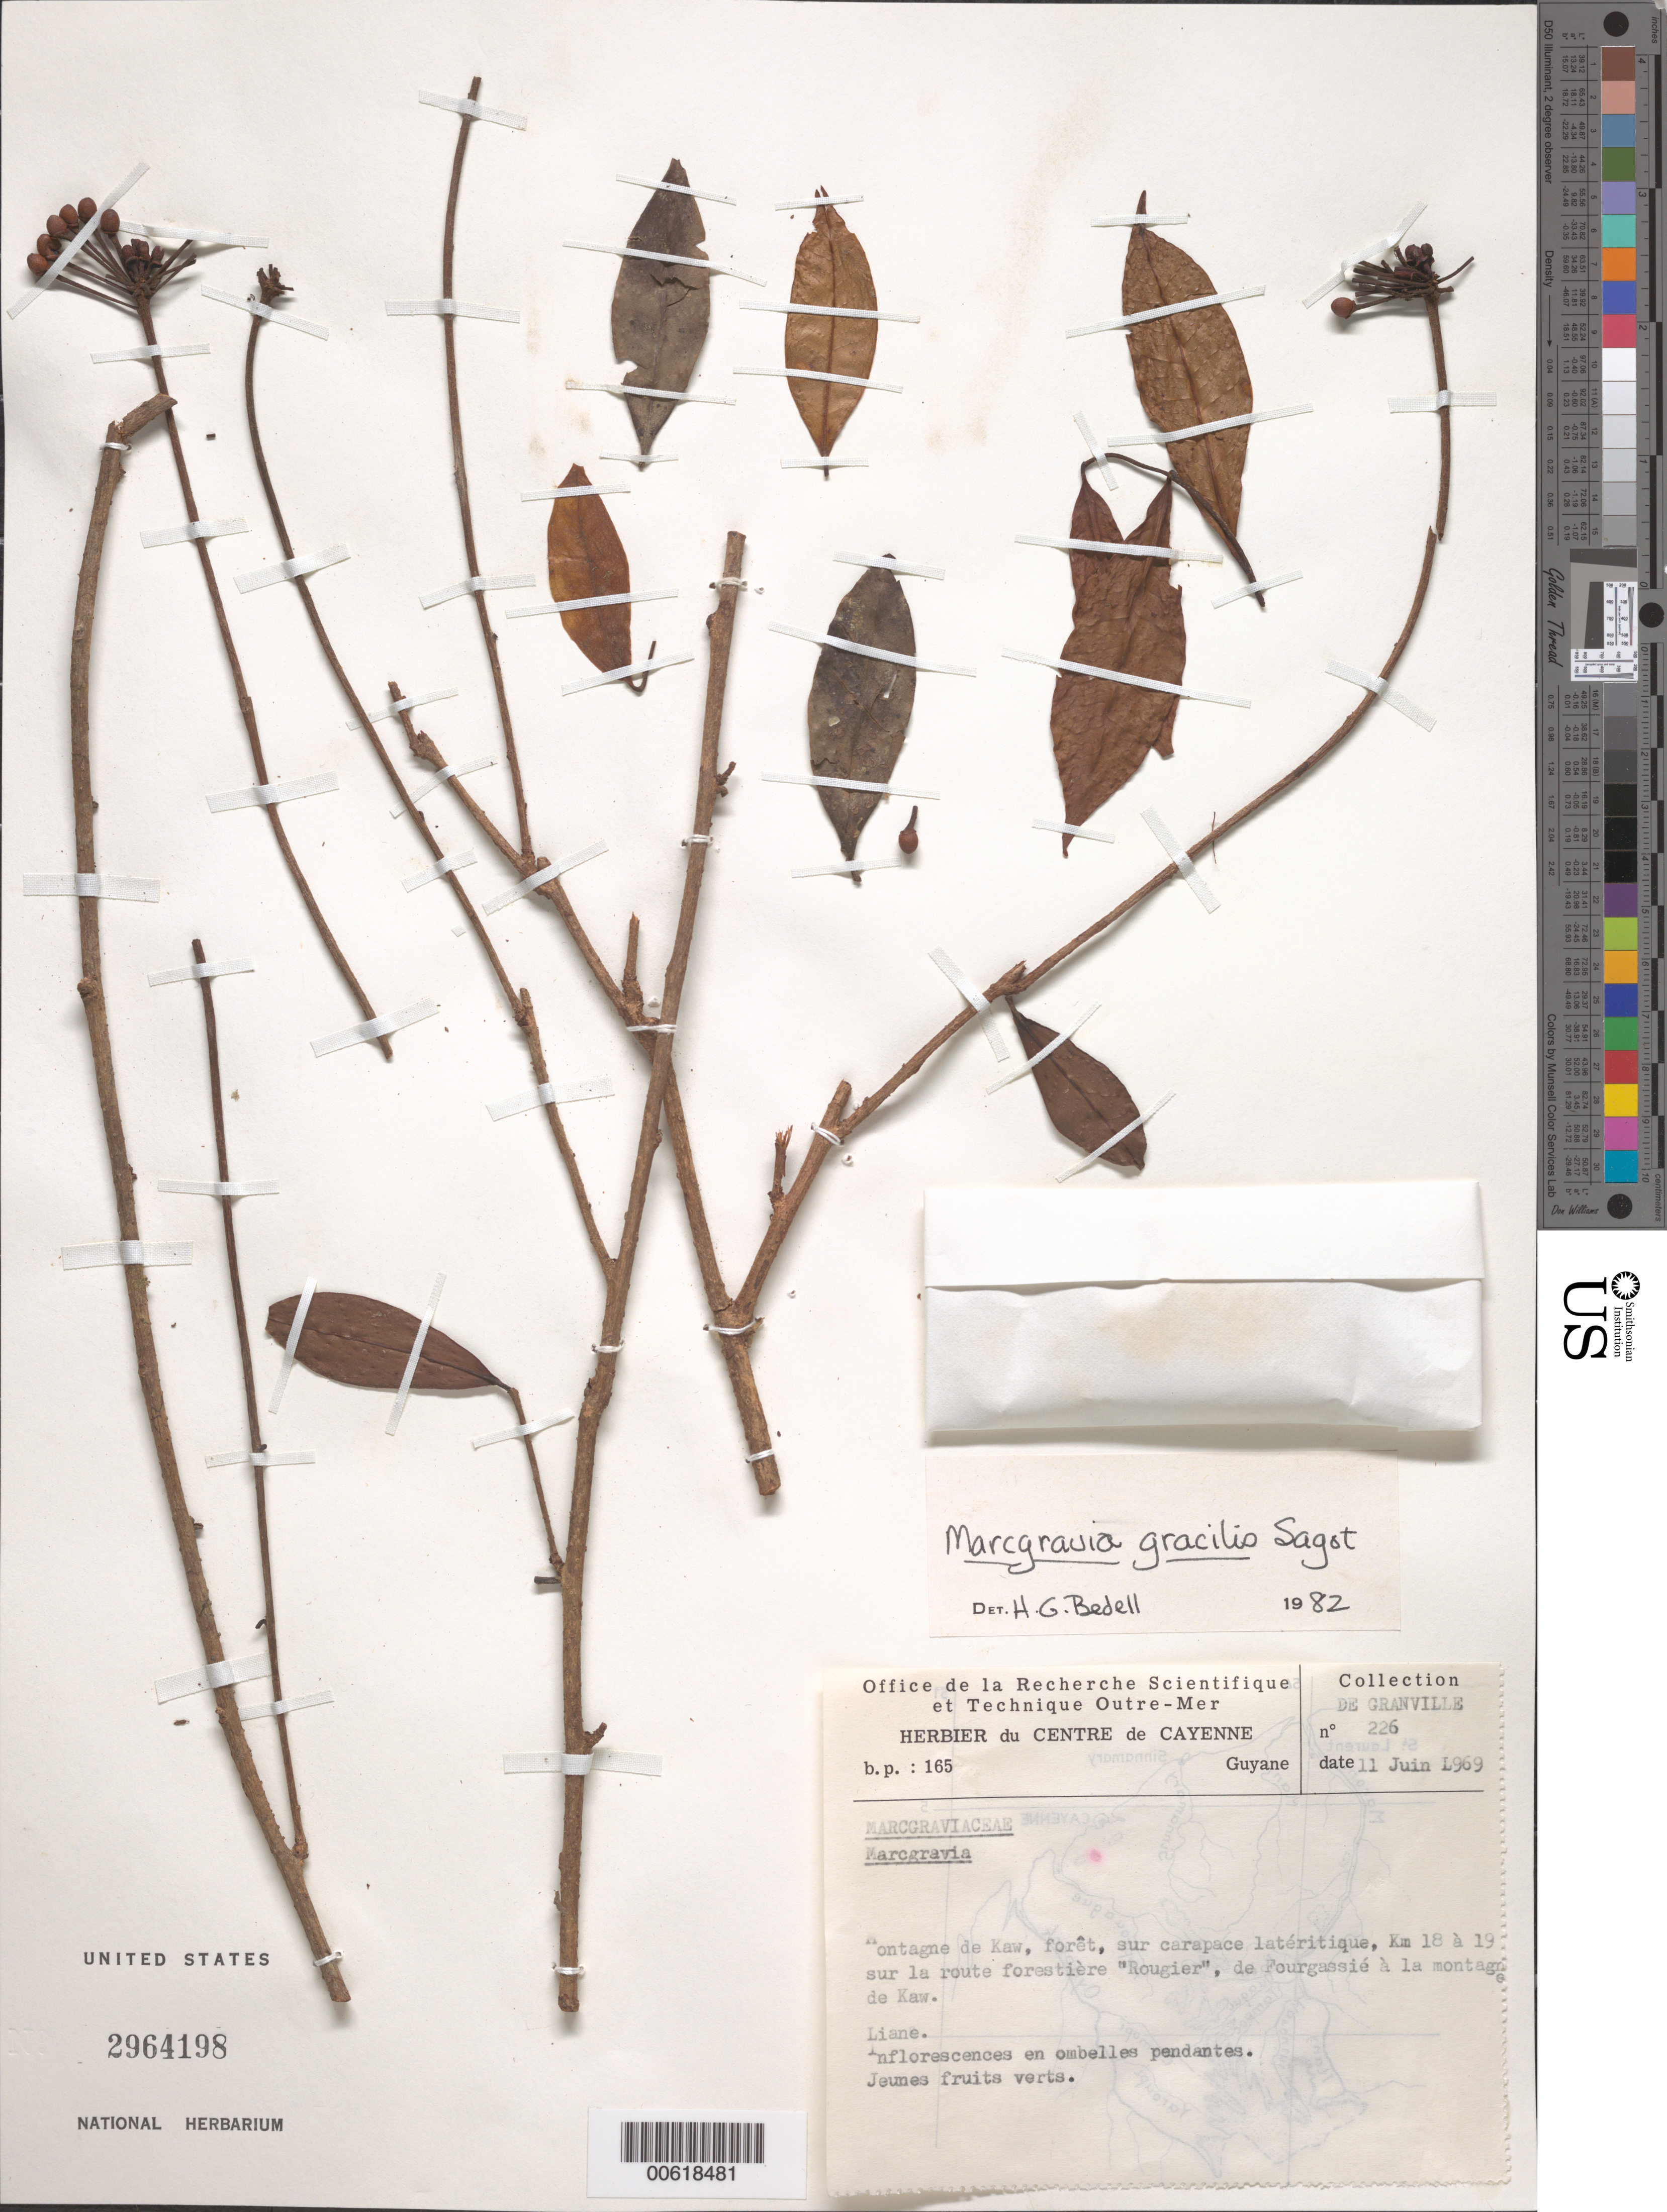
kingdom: Plantae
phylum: Tracheophyta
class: Magnoliopsida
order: Ericales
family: Marcgraviaceae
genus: Marcgravia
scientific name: Marcgravia gracilis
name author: Sagot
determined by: Bedell, H. G.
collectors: J.-J. de Granville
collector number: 226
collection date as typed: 11-Jun-69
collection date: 1969-06-11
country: French Guiana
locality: Montagne de Kaw, km 18-19 on forestry route "Rougier", from Fourgassié to Montagne de Kaw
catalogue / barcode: US 2964198